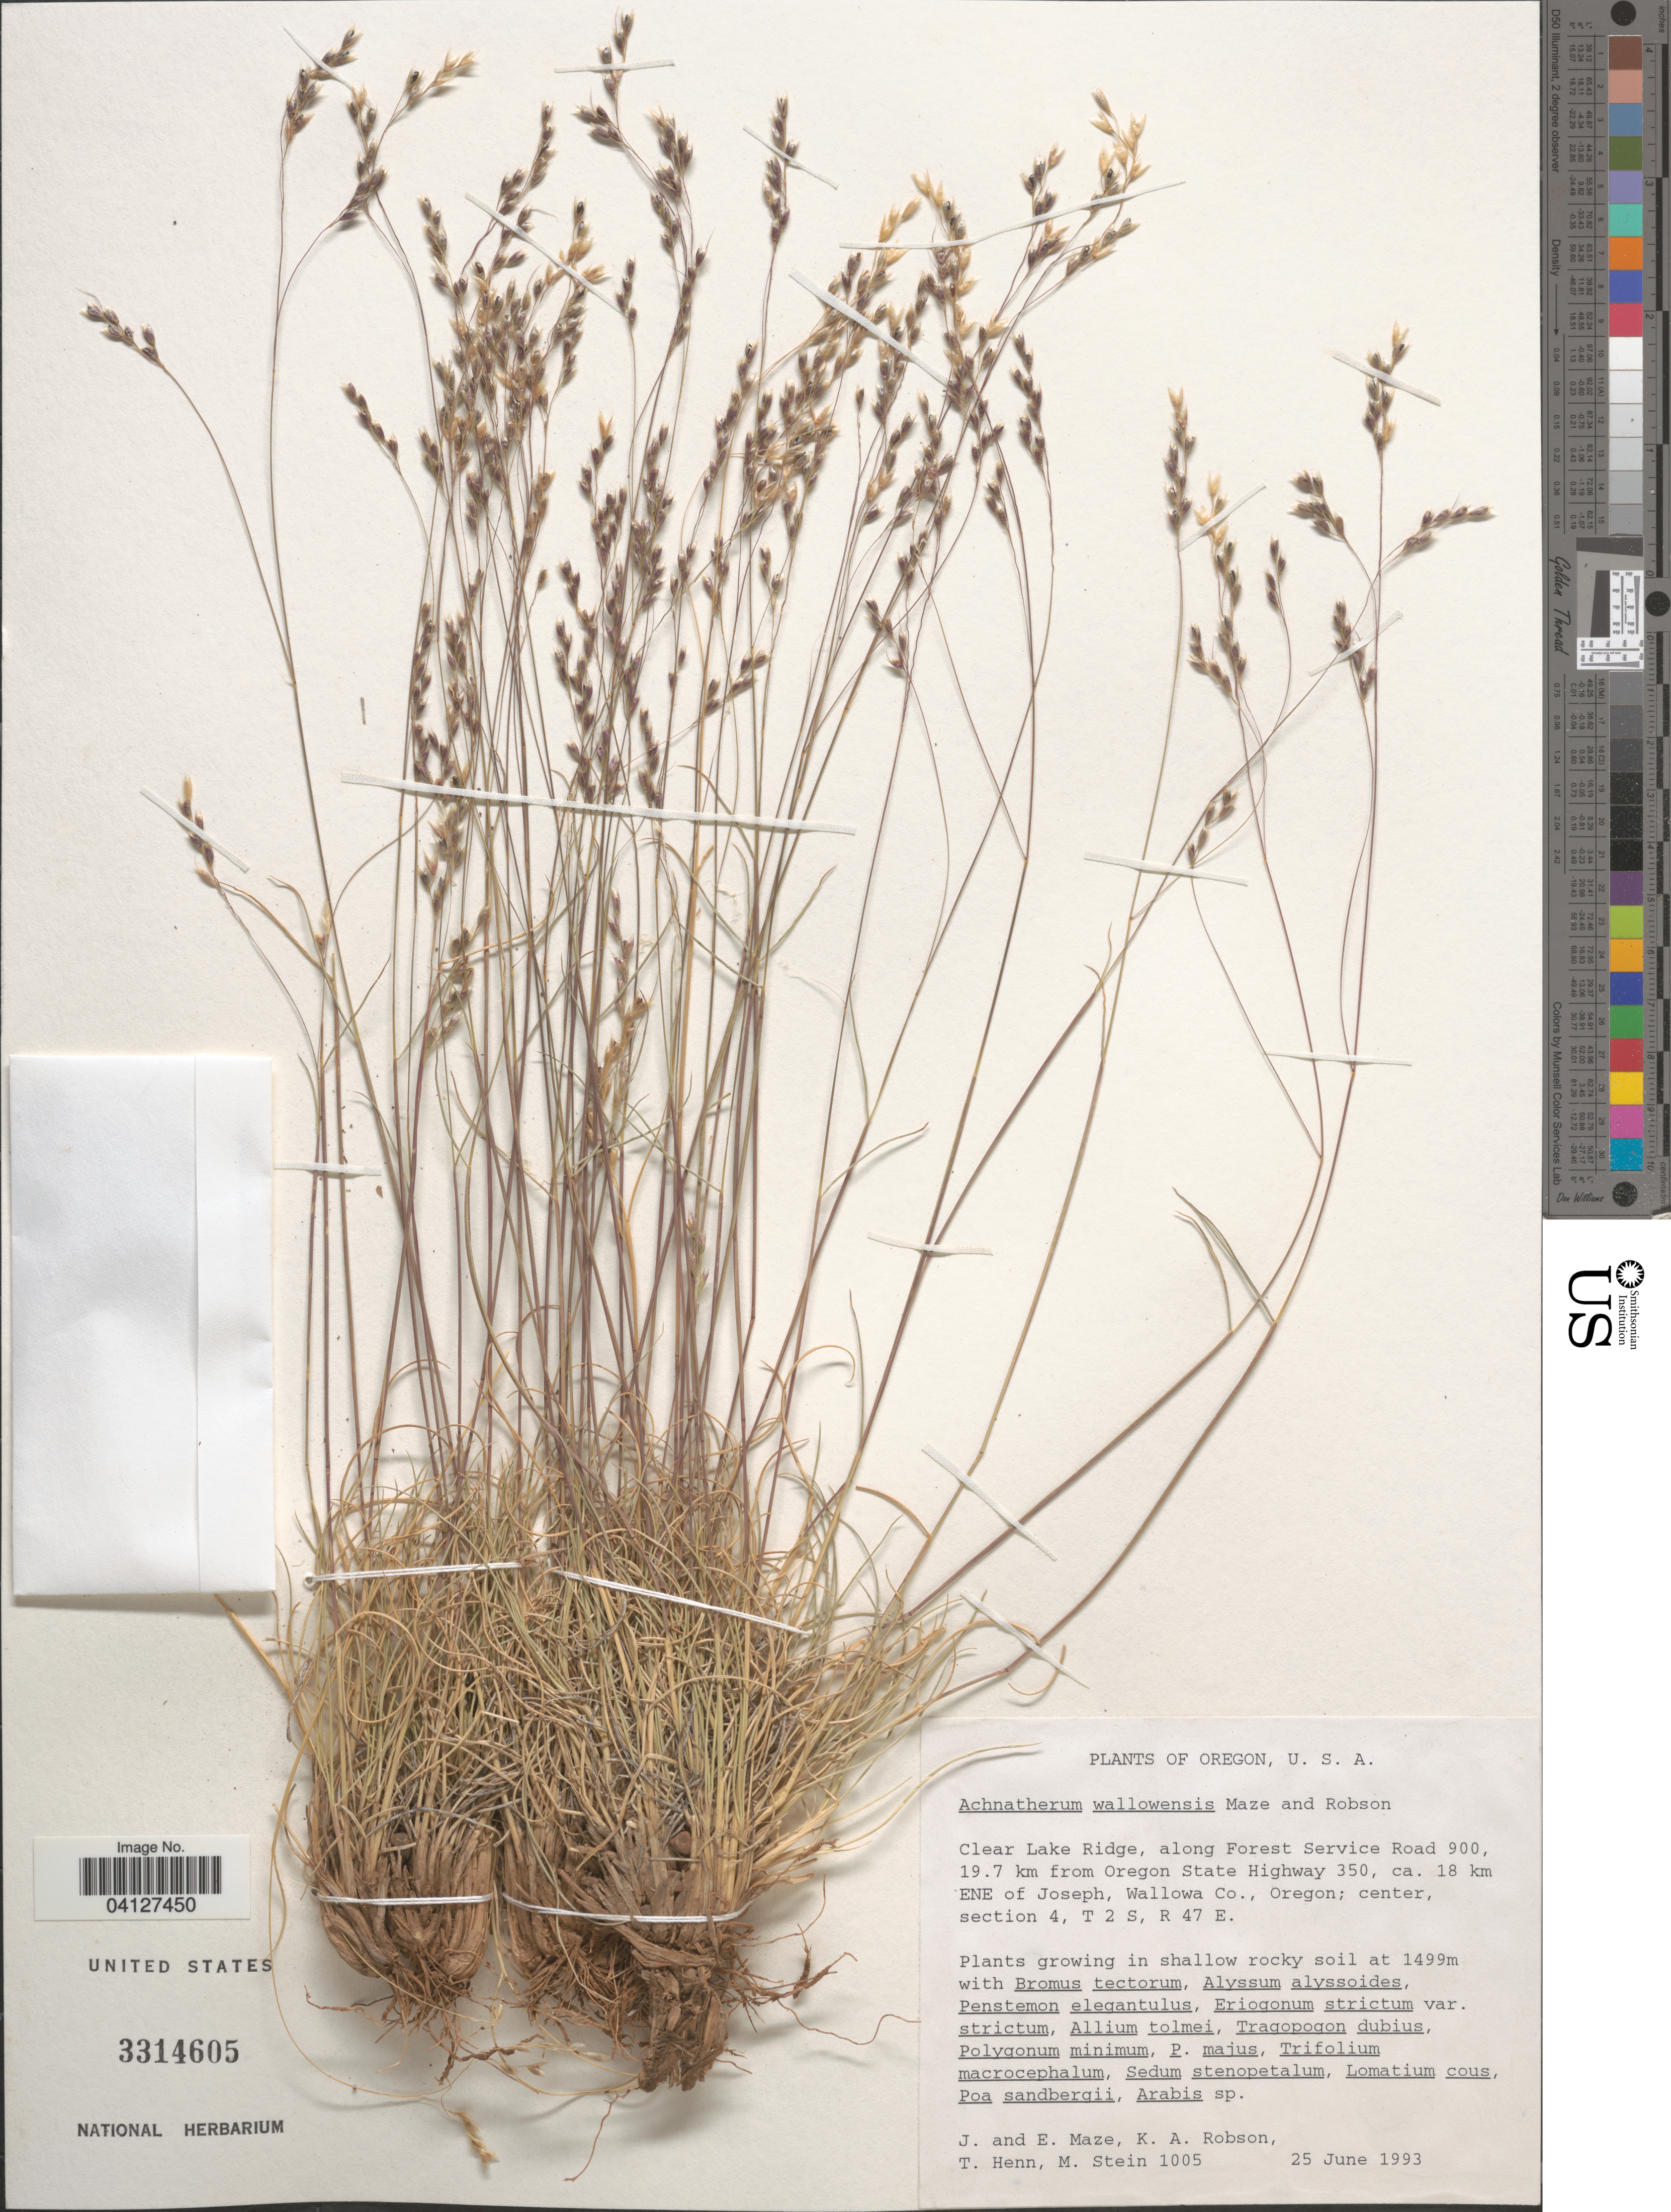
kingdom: Plantae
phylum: Tracheophyta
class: Liliopsida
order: Poales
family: Poaceae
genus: Eriocoma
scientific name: Eriocoma wallowaensis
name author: (J. Maze & K.A. Robson) Romasch.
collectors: J. Maze, E. Maze, K. A. Robson, T. Henn & M. Stein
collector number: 1005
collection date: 1993-06-25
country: United States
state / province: Oregon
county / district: Wallowa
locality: Clear Lake Ridge, along Forest Service Road 900, 19.7 km from Oregon State Highway 350, ca. 18 km ENE of Joseph, Wallowa Co.; center section 4, T 2 S, R 47 E.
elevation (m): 1499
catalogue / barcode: US 3314605